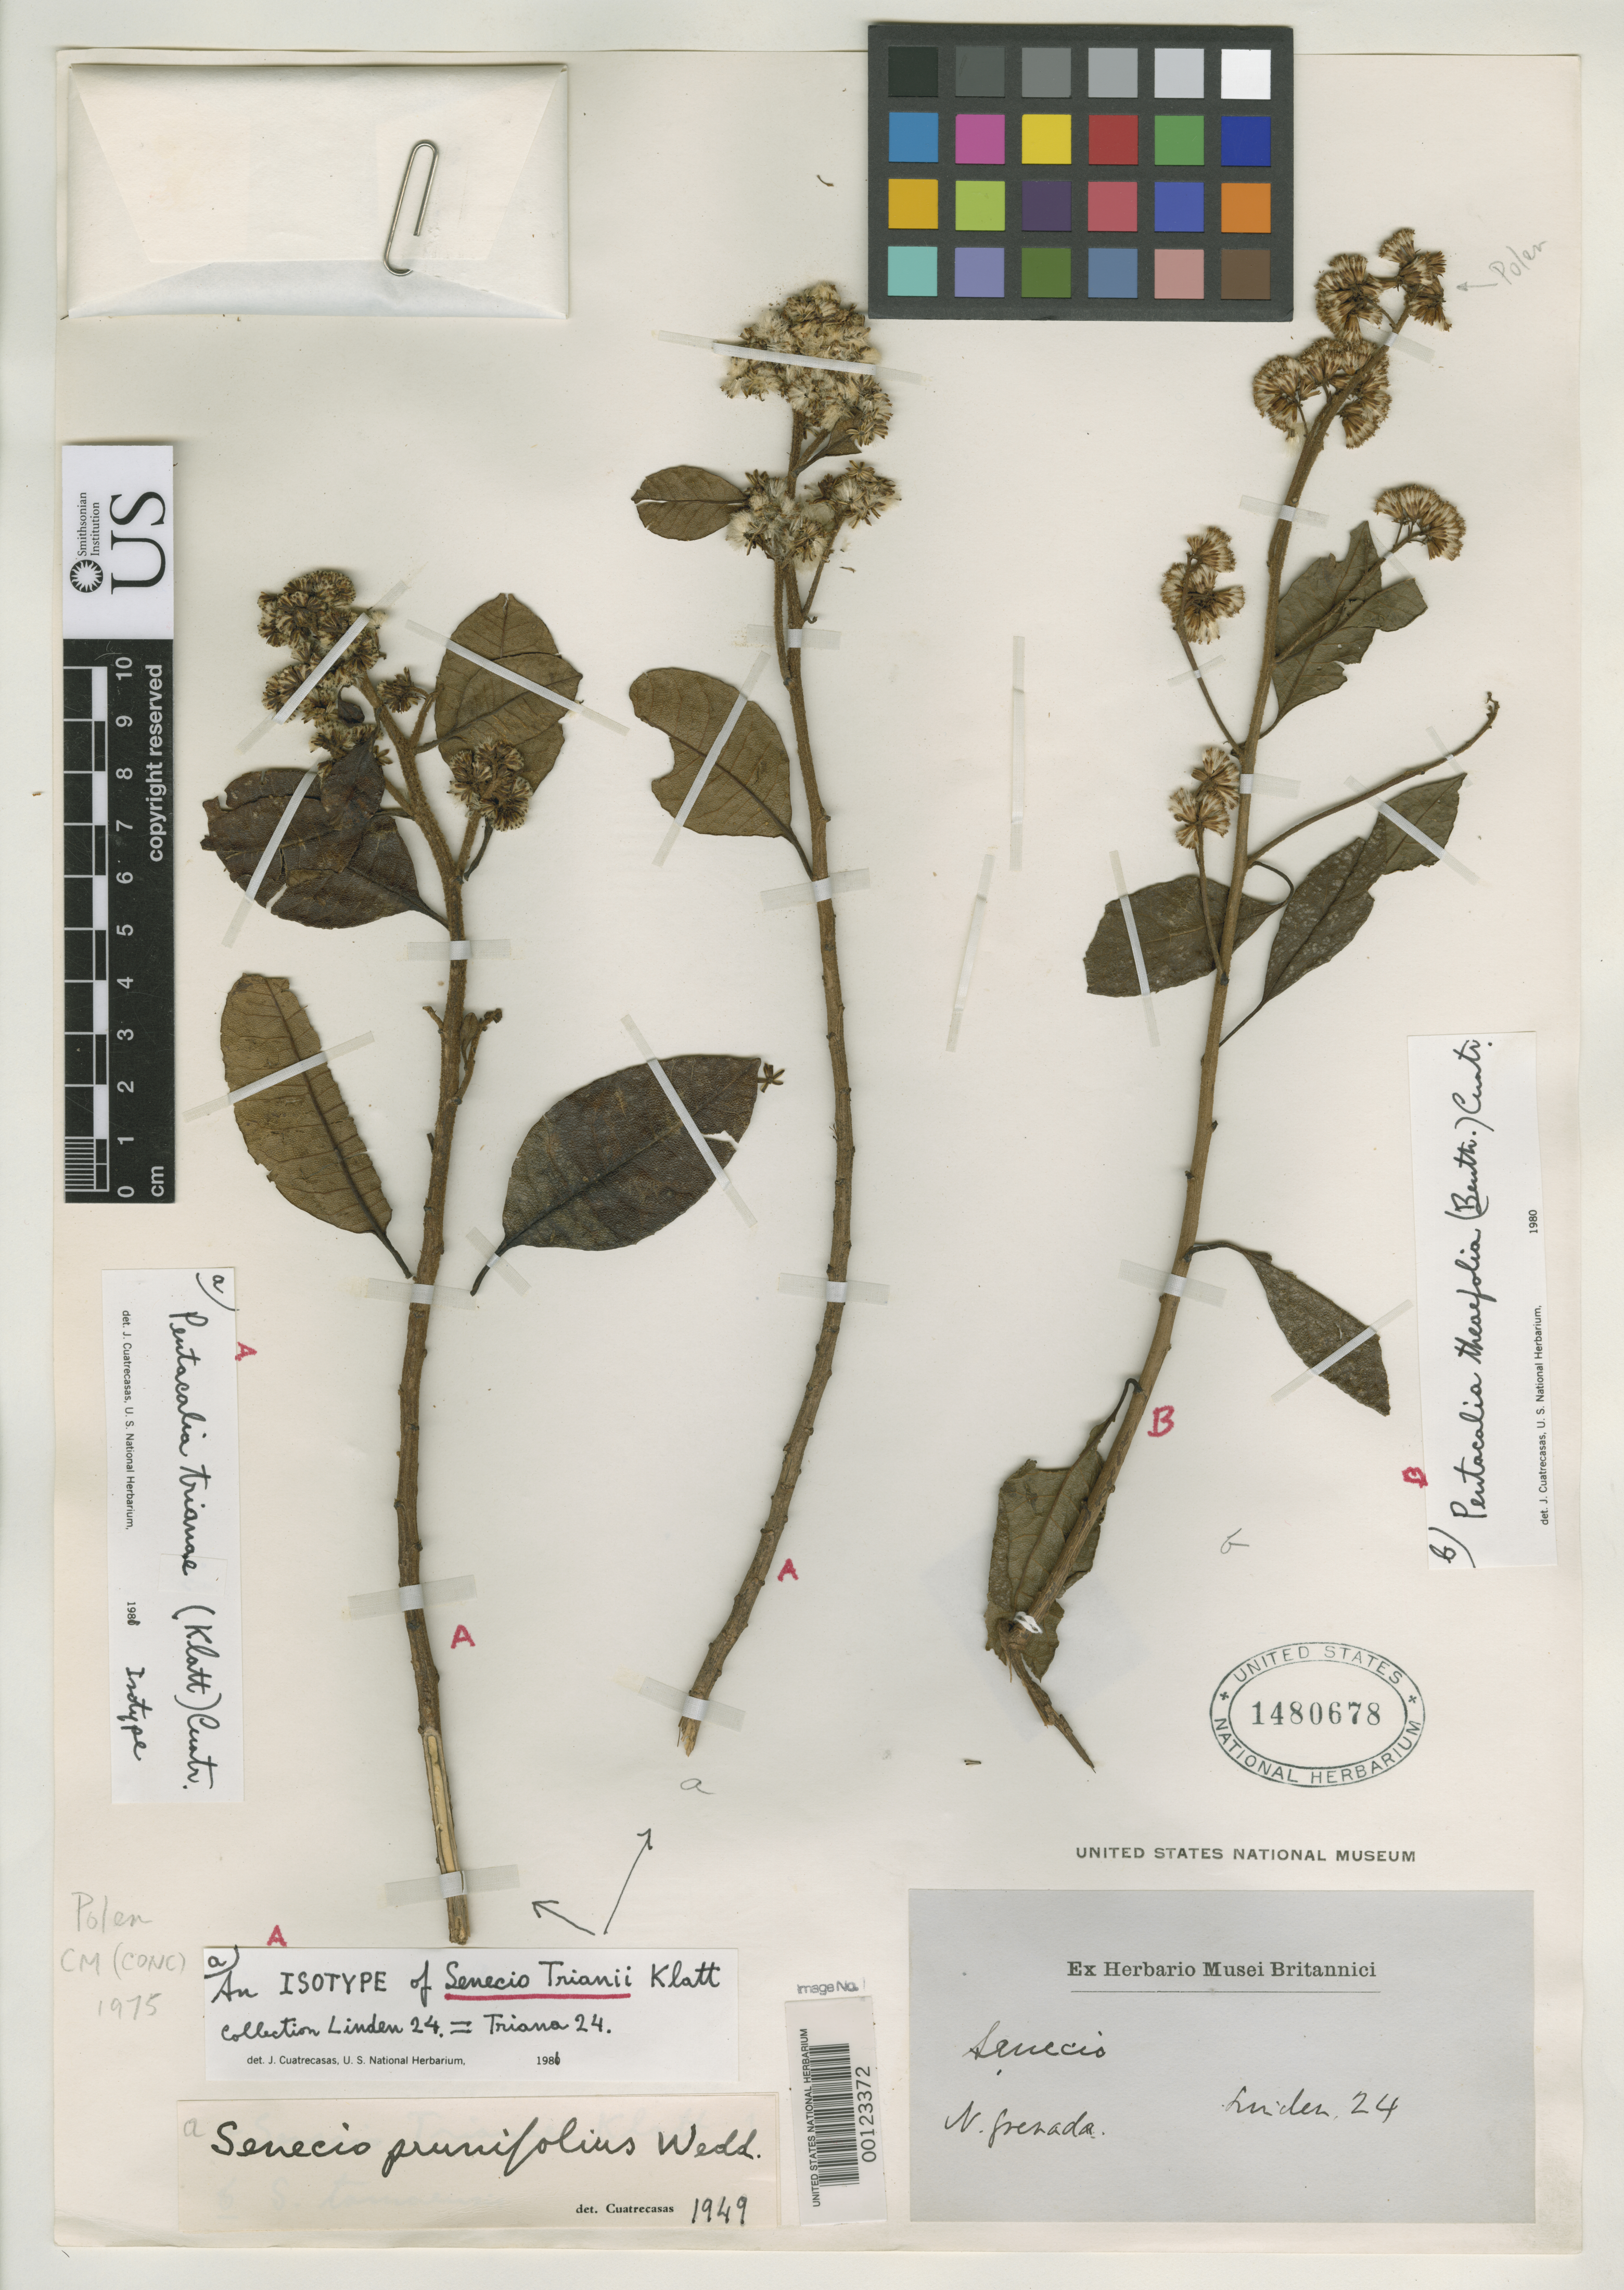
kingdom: Plantae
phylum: Tracheophyta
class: Magnoliopsida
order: Asterales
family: Asteraceae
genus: Senecio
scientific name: Senecio trianii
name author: Klatt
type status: Isotype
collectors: I. Linden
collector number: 24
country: Colombia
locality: North Grenada.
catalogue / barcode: US 1480678